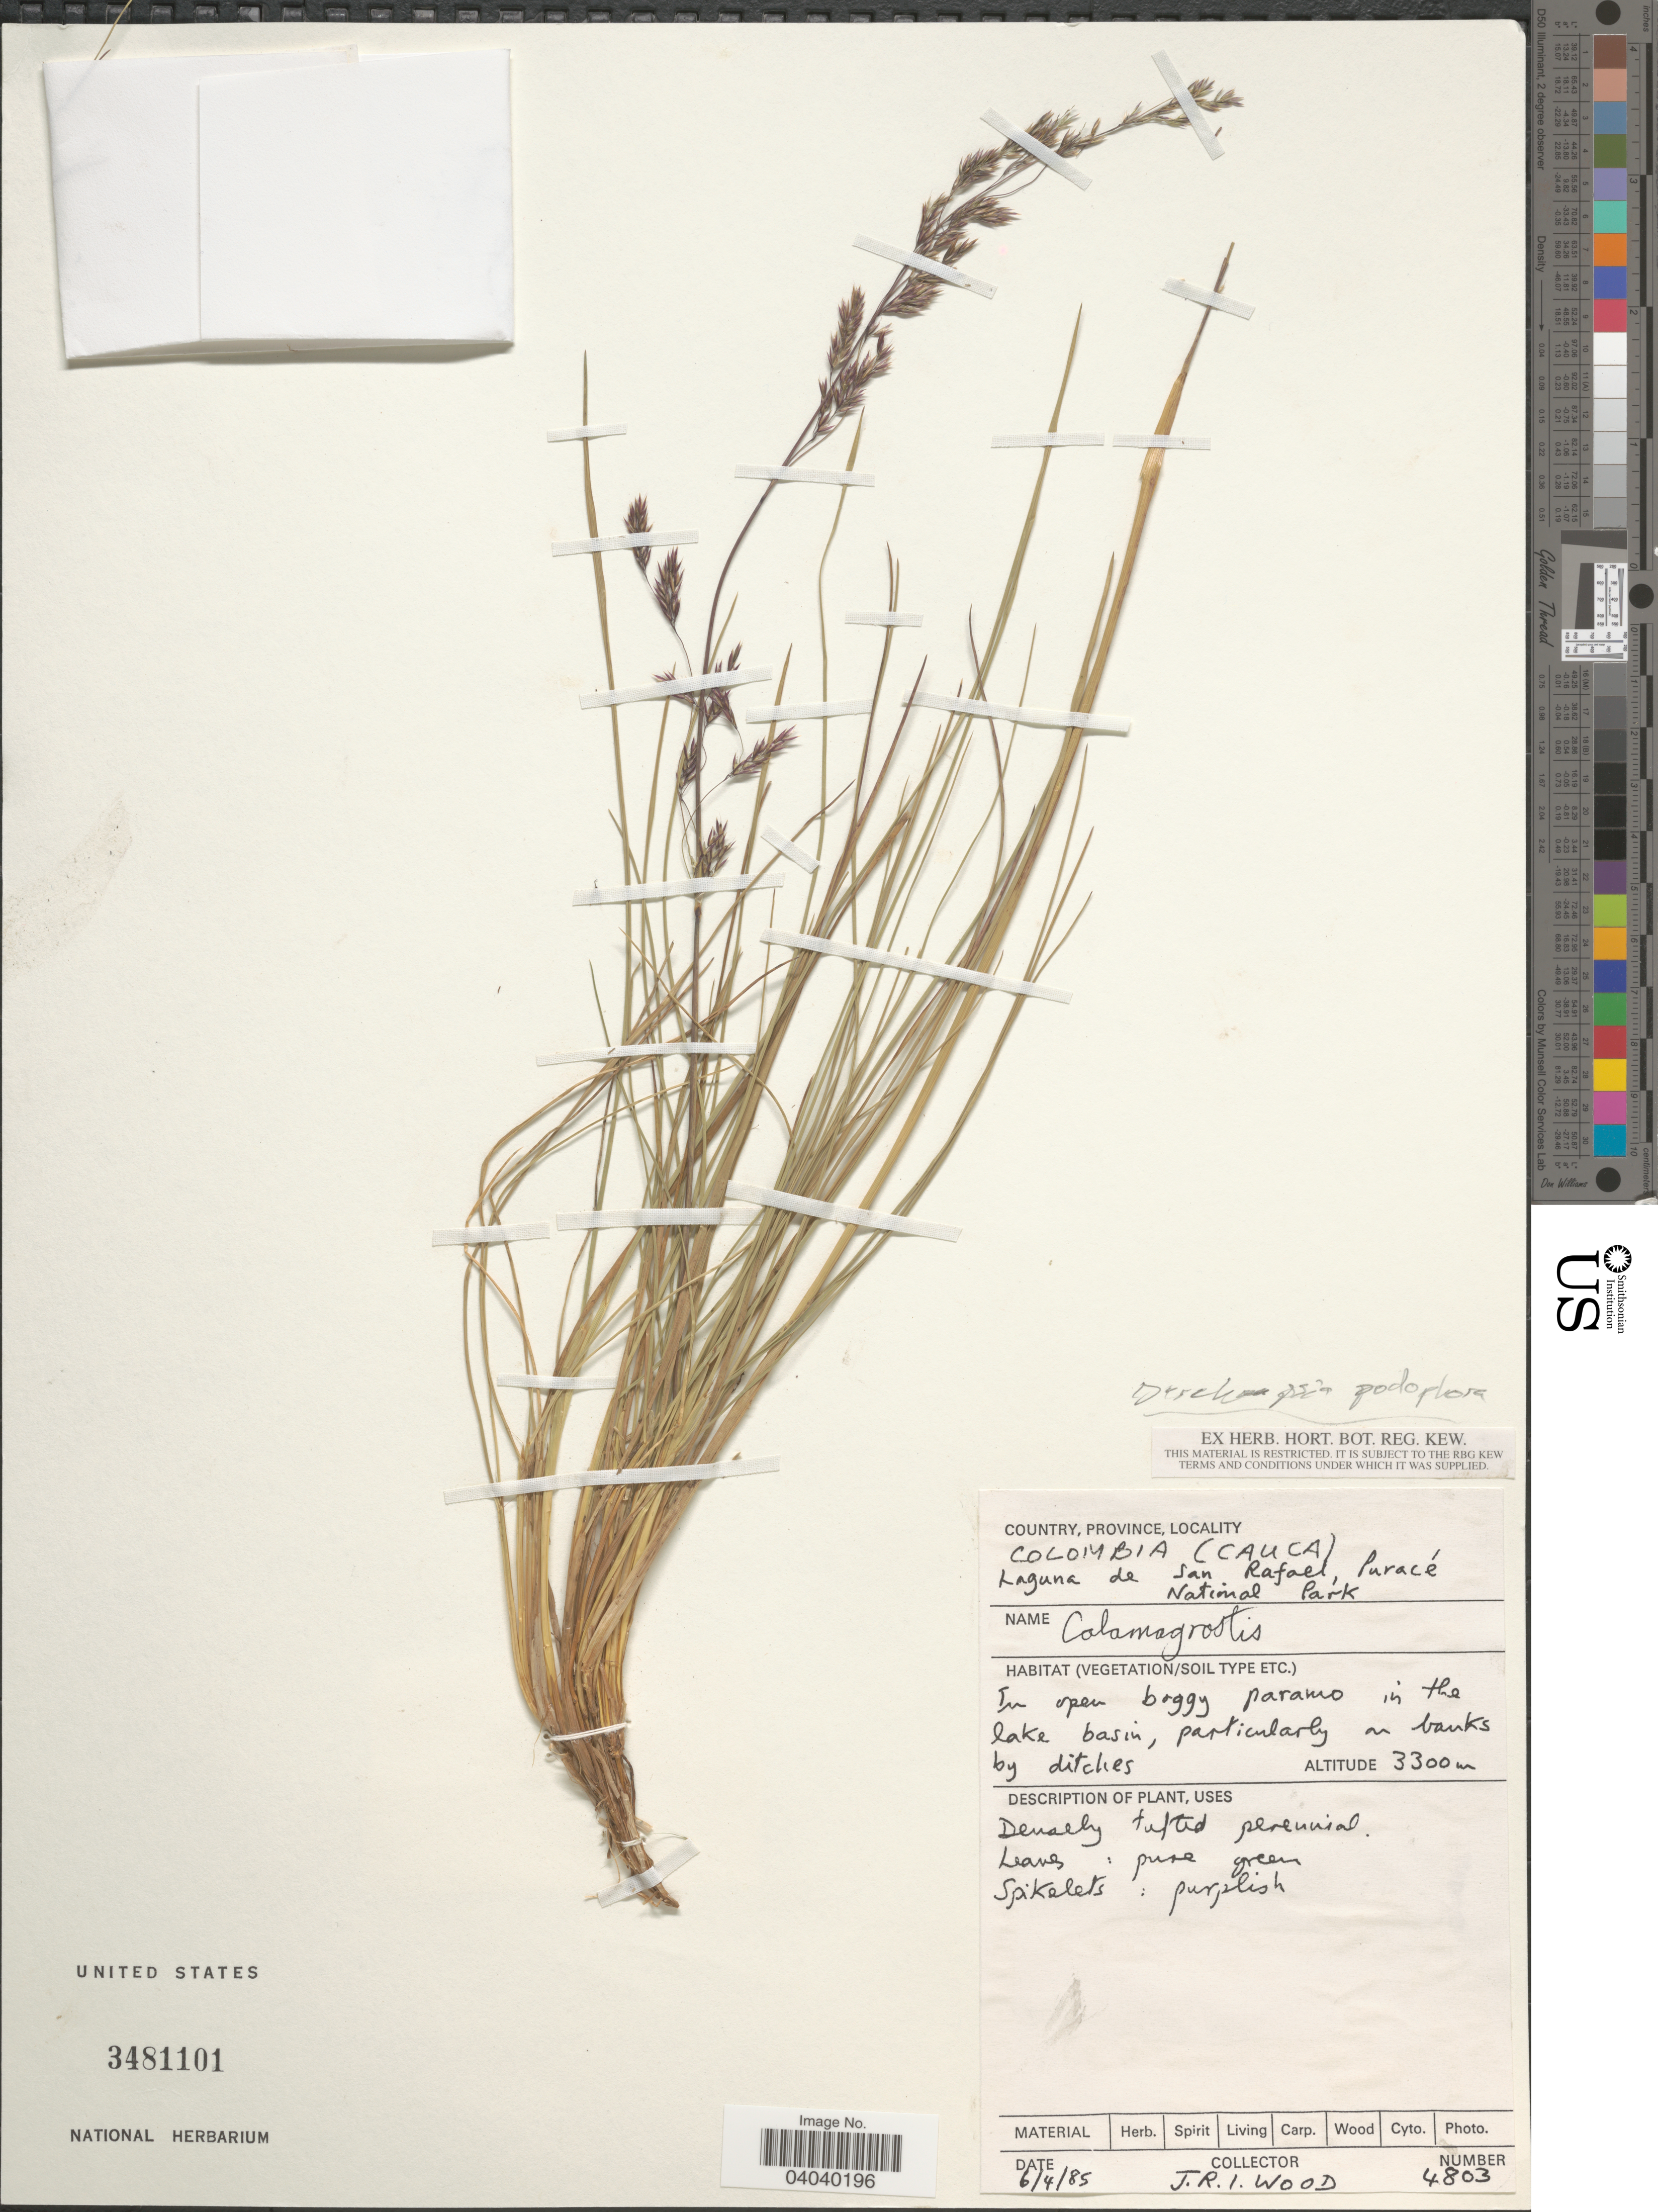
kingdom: Plantae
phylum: Tracheophyta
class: Liliopsida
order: Poales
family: Poaceae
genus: Deschampsia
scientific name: Deschampsia podophora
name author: (Pilg.) Saarela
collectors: J. R. I. Wood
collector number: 4803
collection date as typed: Transcribed d/m/y: 6/4/85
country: Colombia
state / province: Cauca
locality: Laguna de San Rafael, Puracé National Park.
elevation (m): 3300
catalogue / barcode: US 3481101